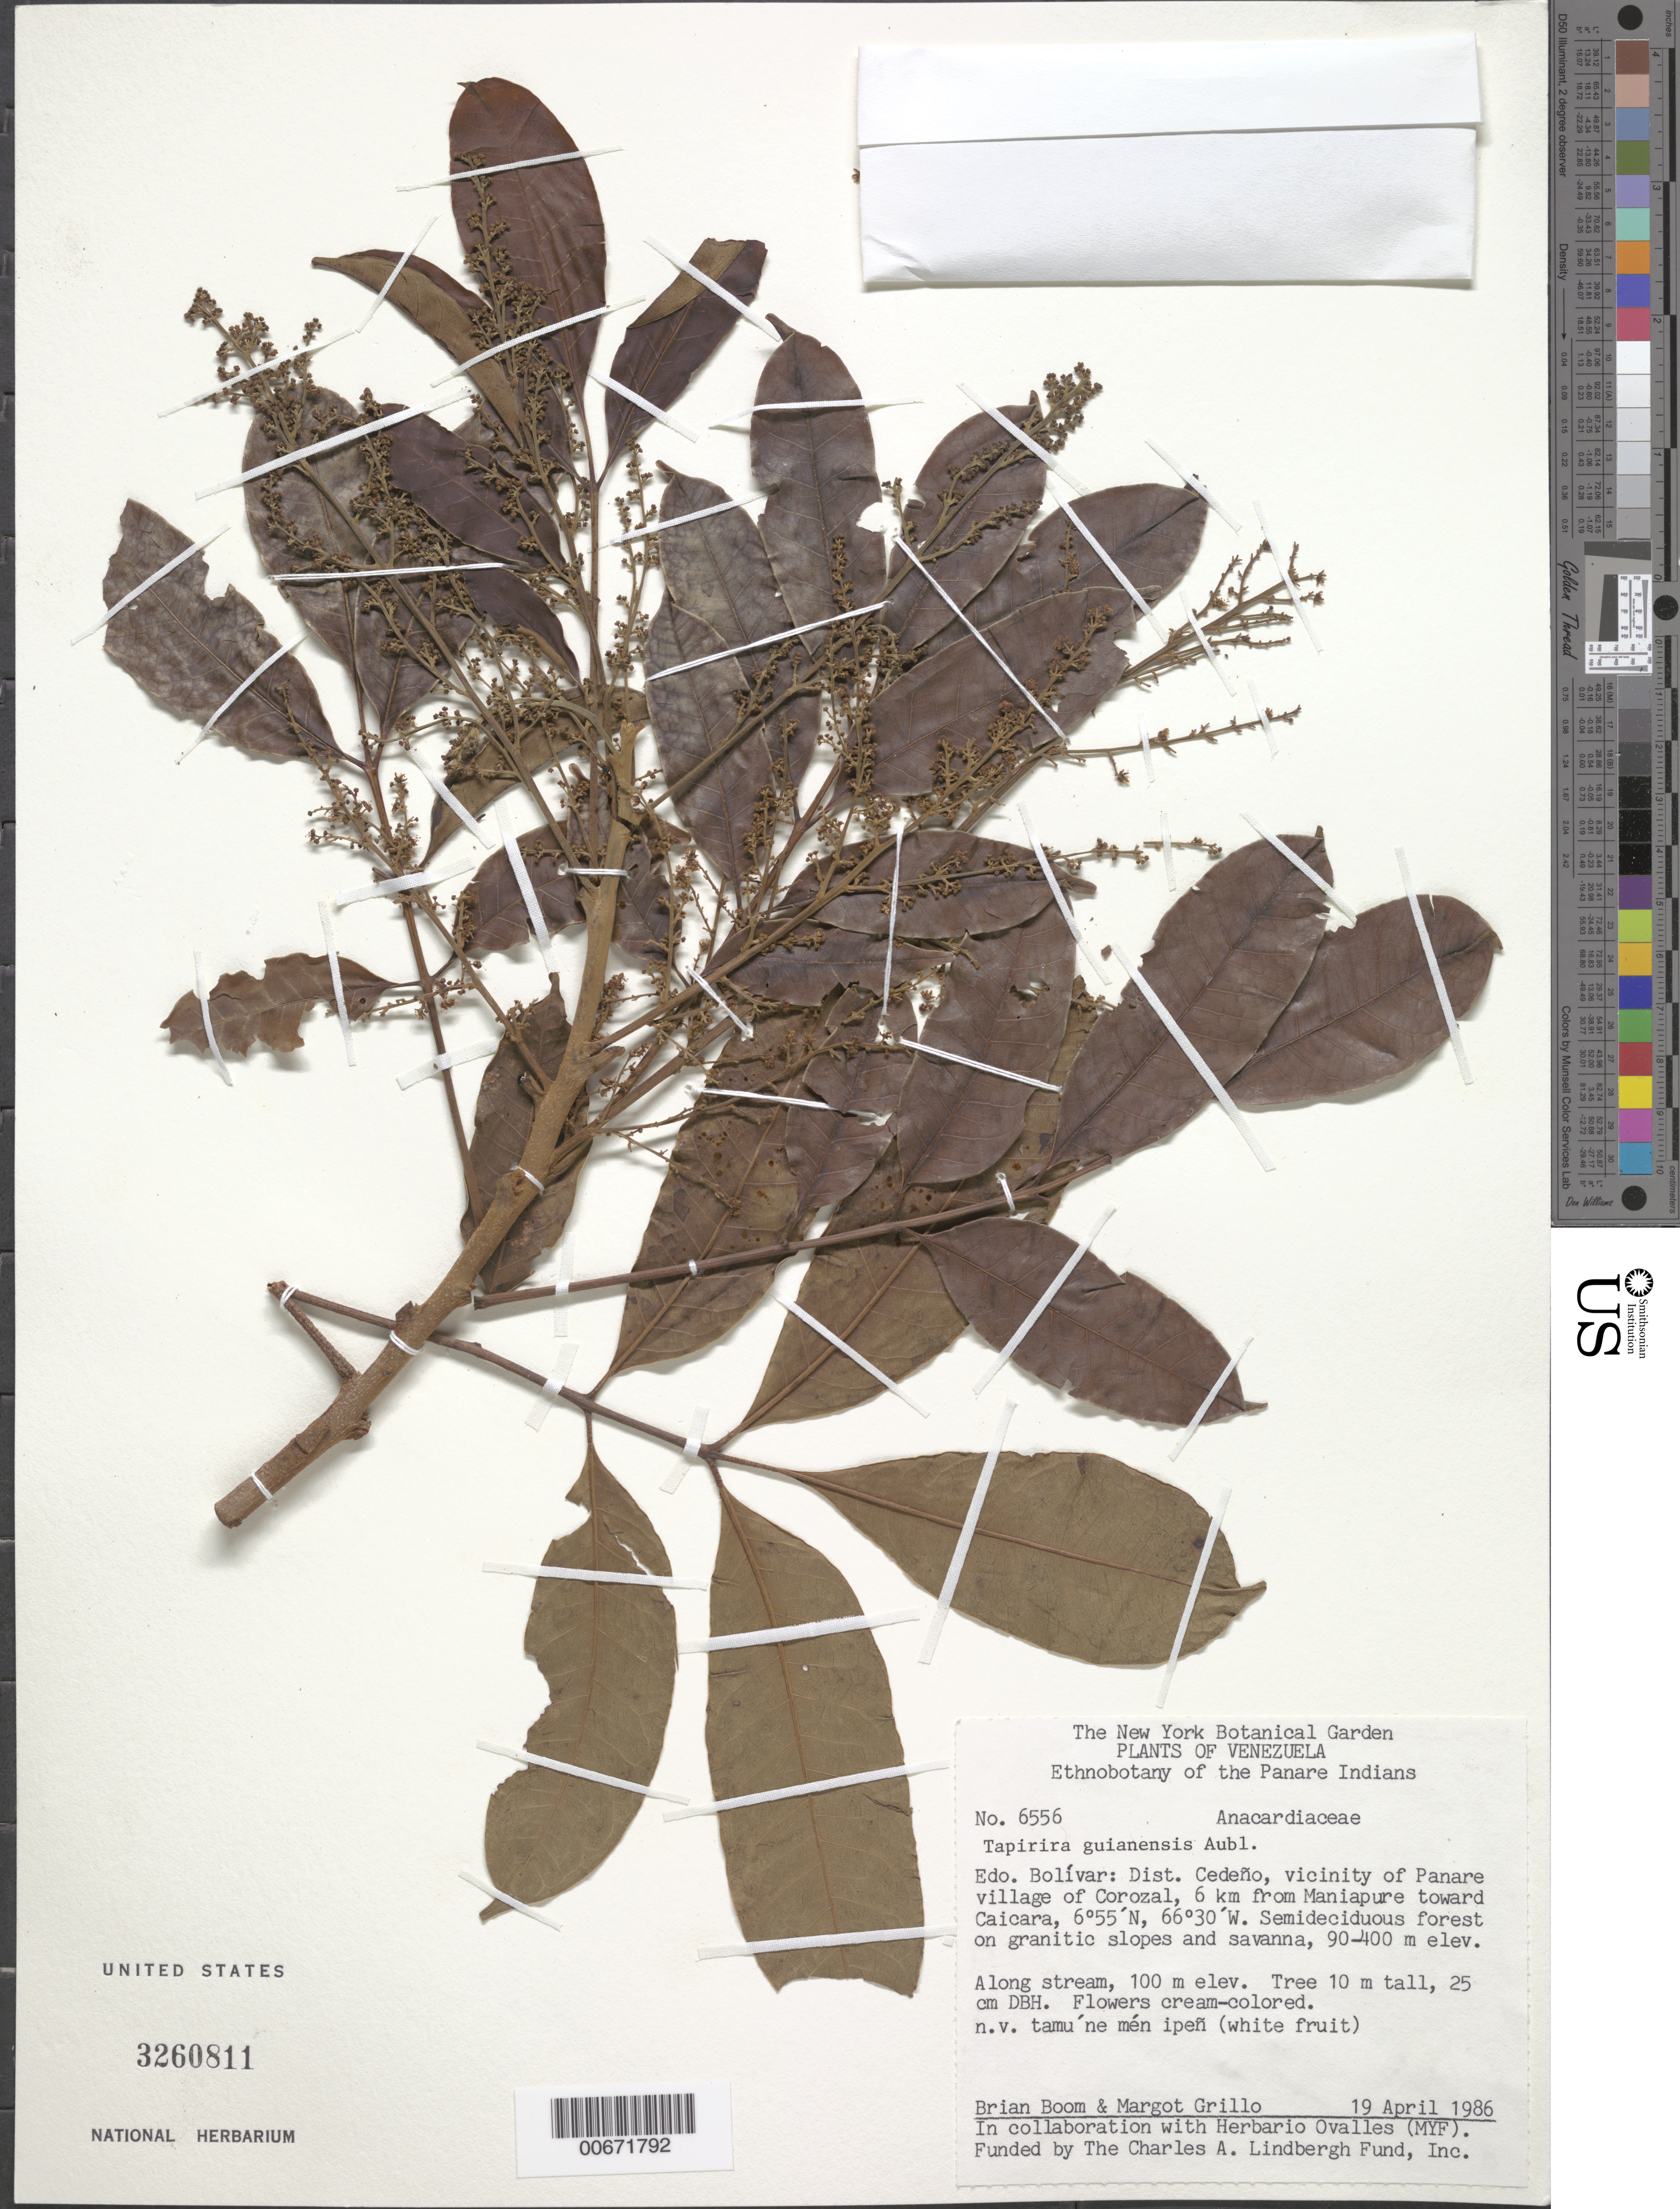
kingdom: Plantae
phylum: Tracheophyta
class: Magnoliopsida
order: Sapindales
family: Anacardiaceae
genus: Tapirira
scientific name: Tapirira guianensis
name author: Aubl.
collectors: B. M. Boom & M. Grillo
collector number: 6556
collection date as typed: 19-Apr-86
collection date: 1986-04-19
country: Venezuela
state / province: Bolívar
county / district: Cedeño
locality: Panare village of Corozal, vic., 6 km from Maniapure toward Caicara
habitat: Semideciduous forest on granitic slopes and savanna; along stream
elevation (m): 90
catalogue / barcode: US 3260811